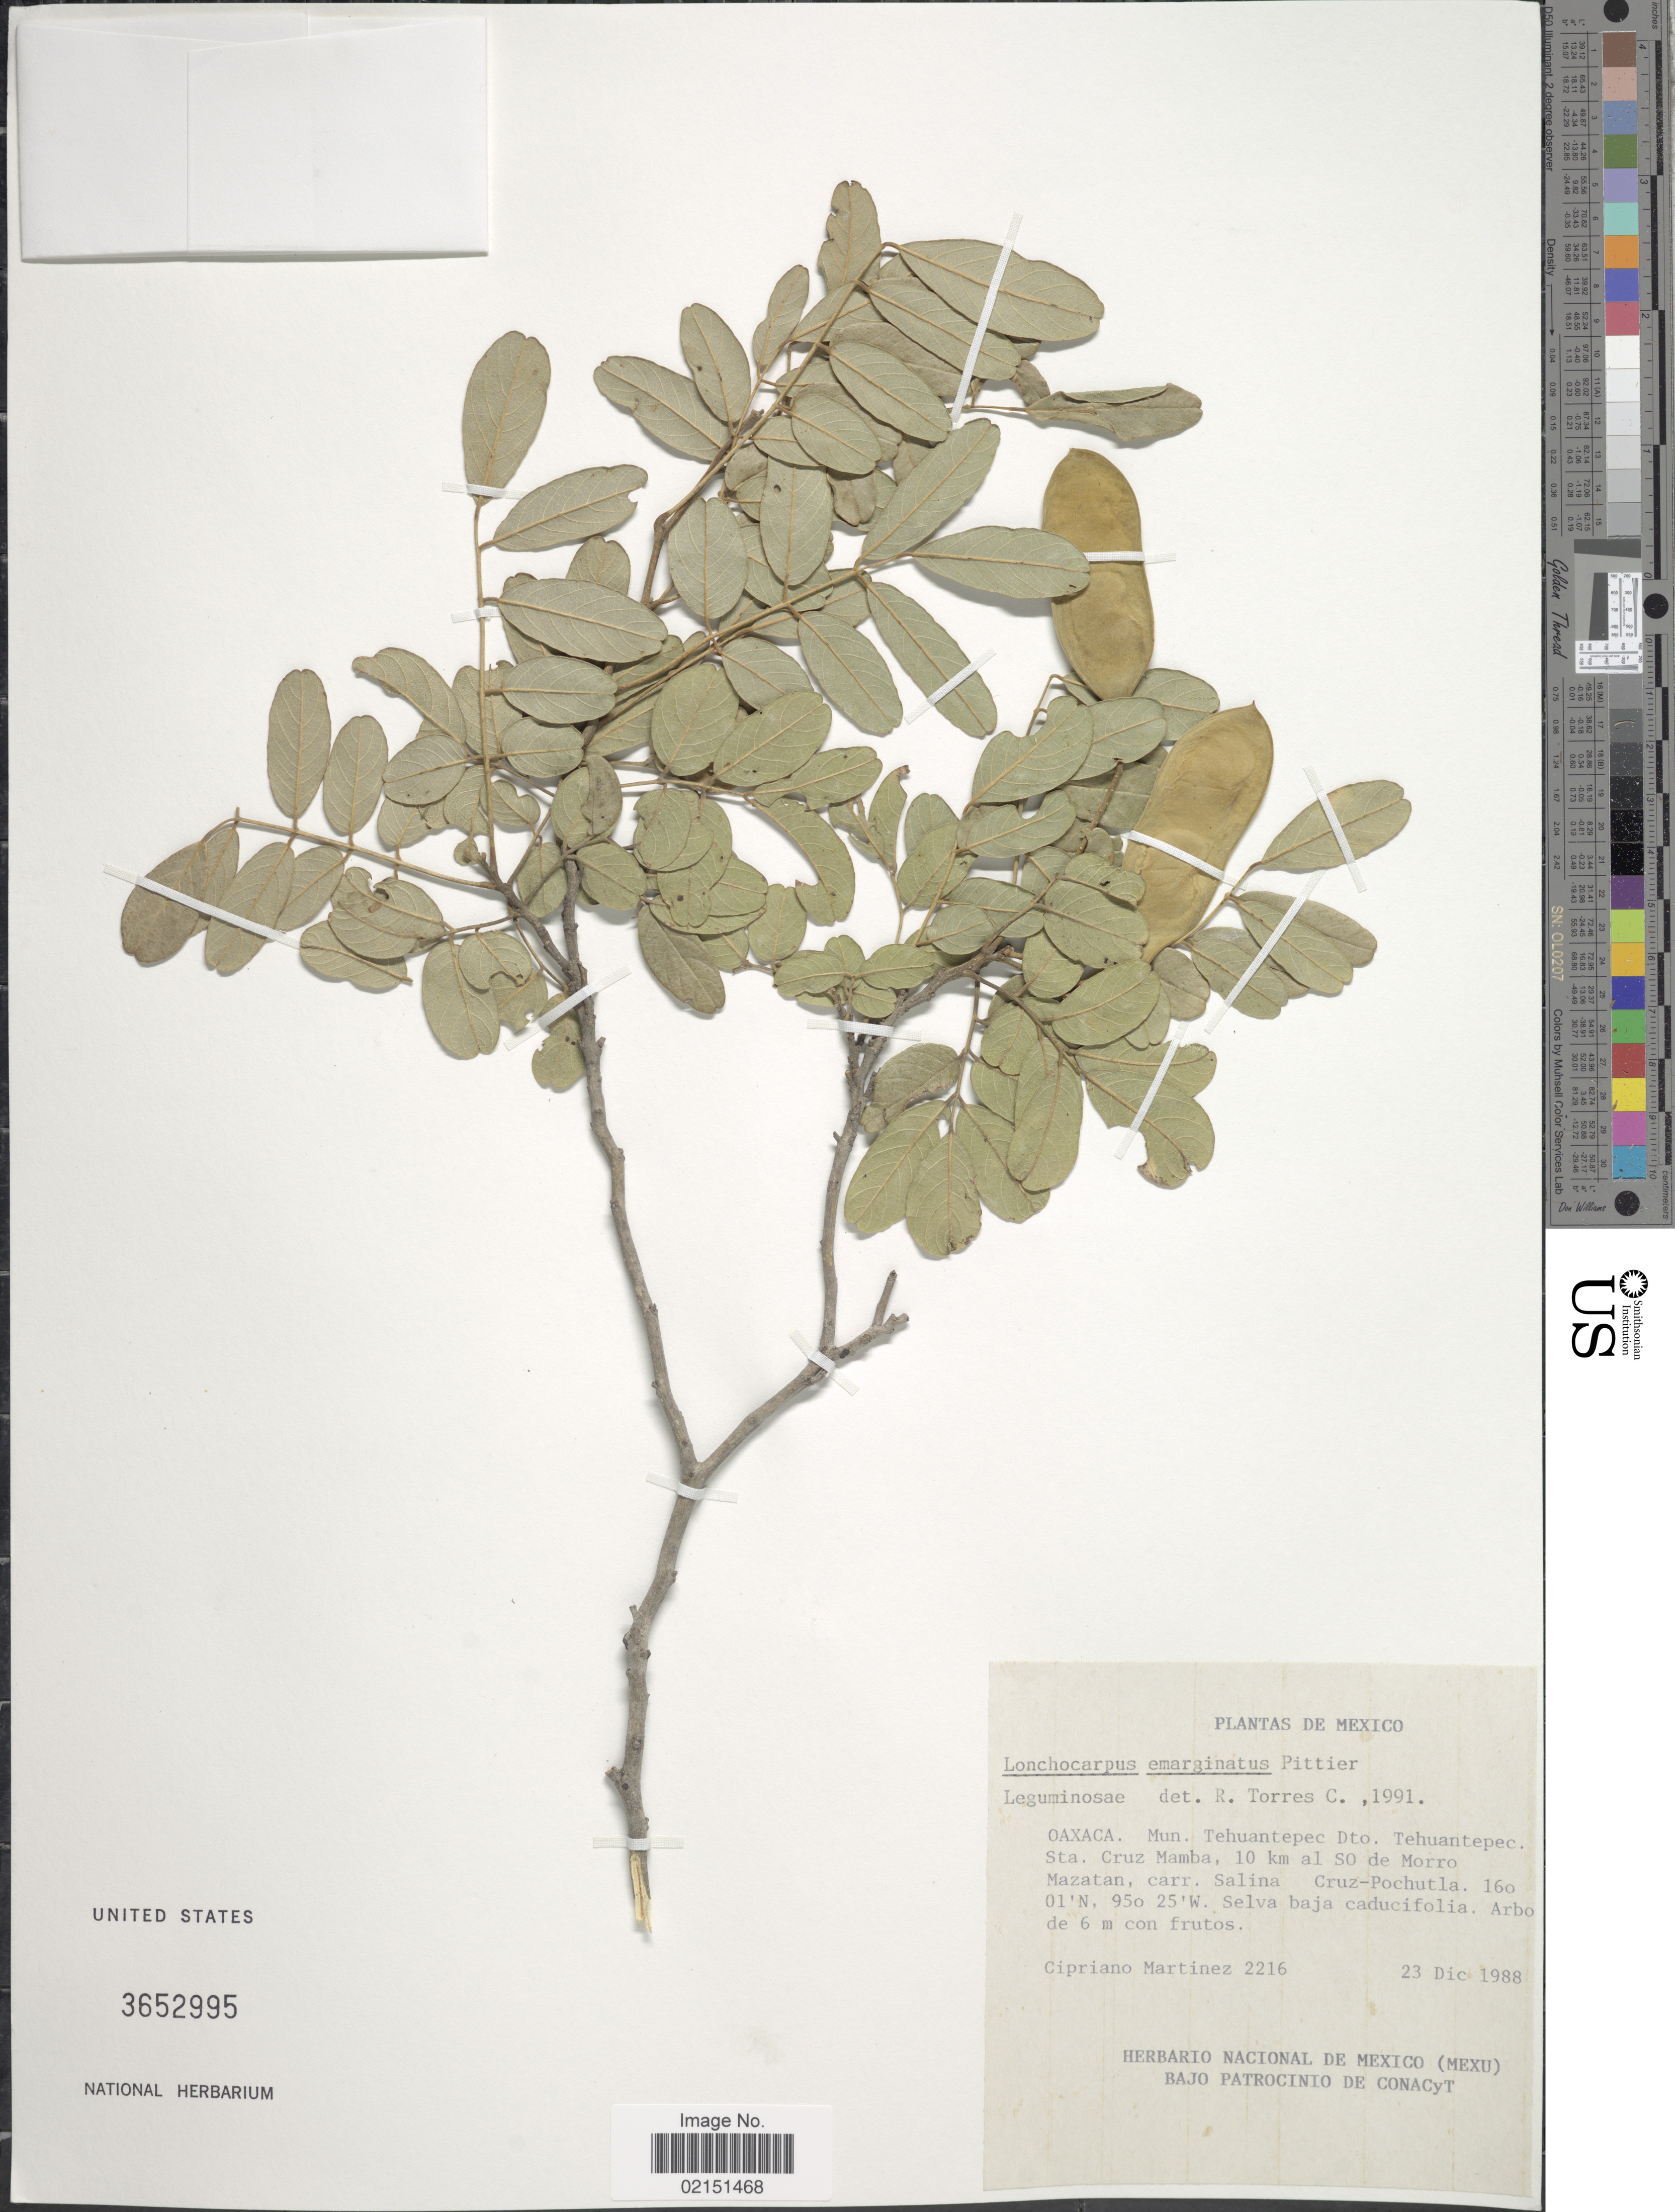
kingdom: Plantae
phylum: Tracheophyta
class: Magnoliopsida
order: Fabales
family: Fabaceae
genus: Lonchocarpus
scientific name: Lonchocarpus emarginatus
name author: Pittier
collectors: C. Martínez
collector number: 2216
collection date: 1988-12-23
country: Mexico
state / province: Oaxaca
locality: Oaxaca. Mun. Tehuantepec Dto. Tehuantepec. Sta. Cruz Mamba, 10 km al SO de Morro Mazatan, carr. Salina Cruz - Pochutla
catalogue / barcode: US 3652995